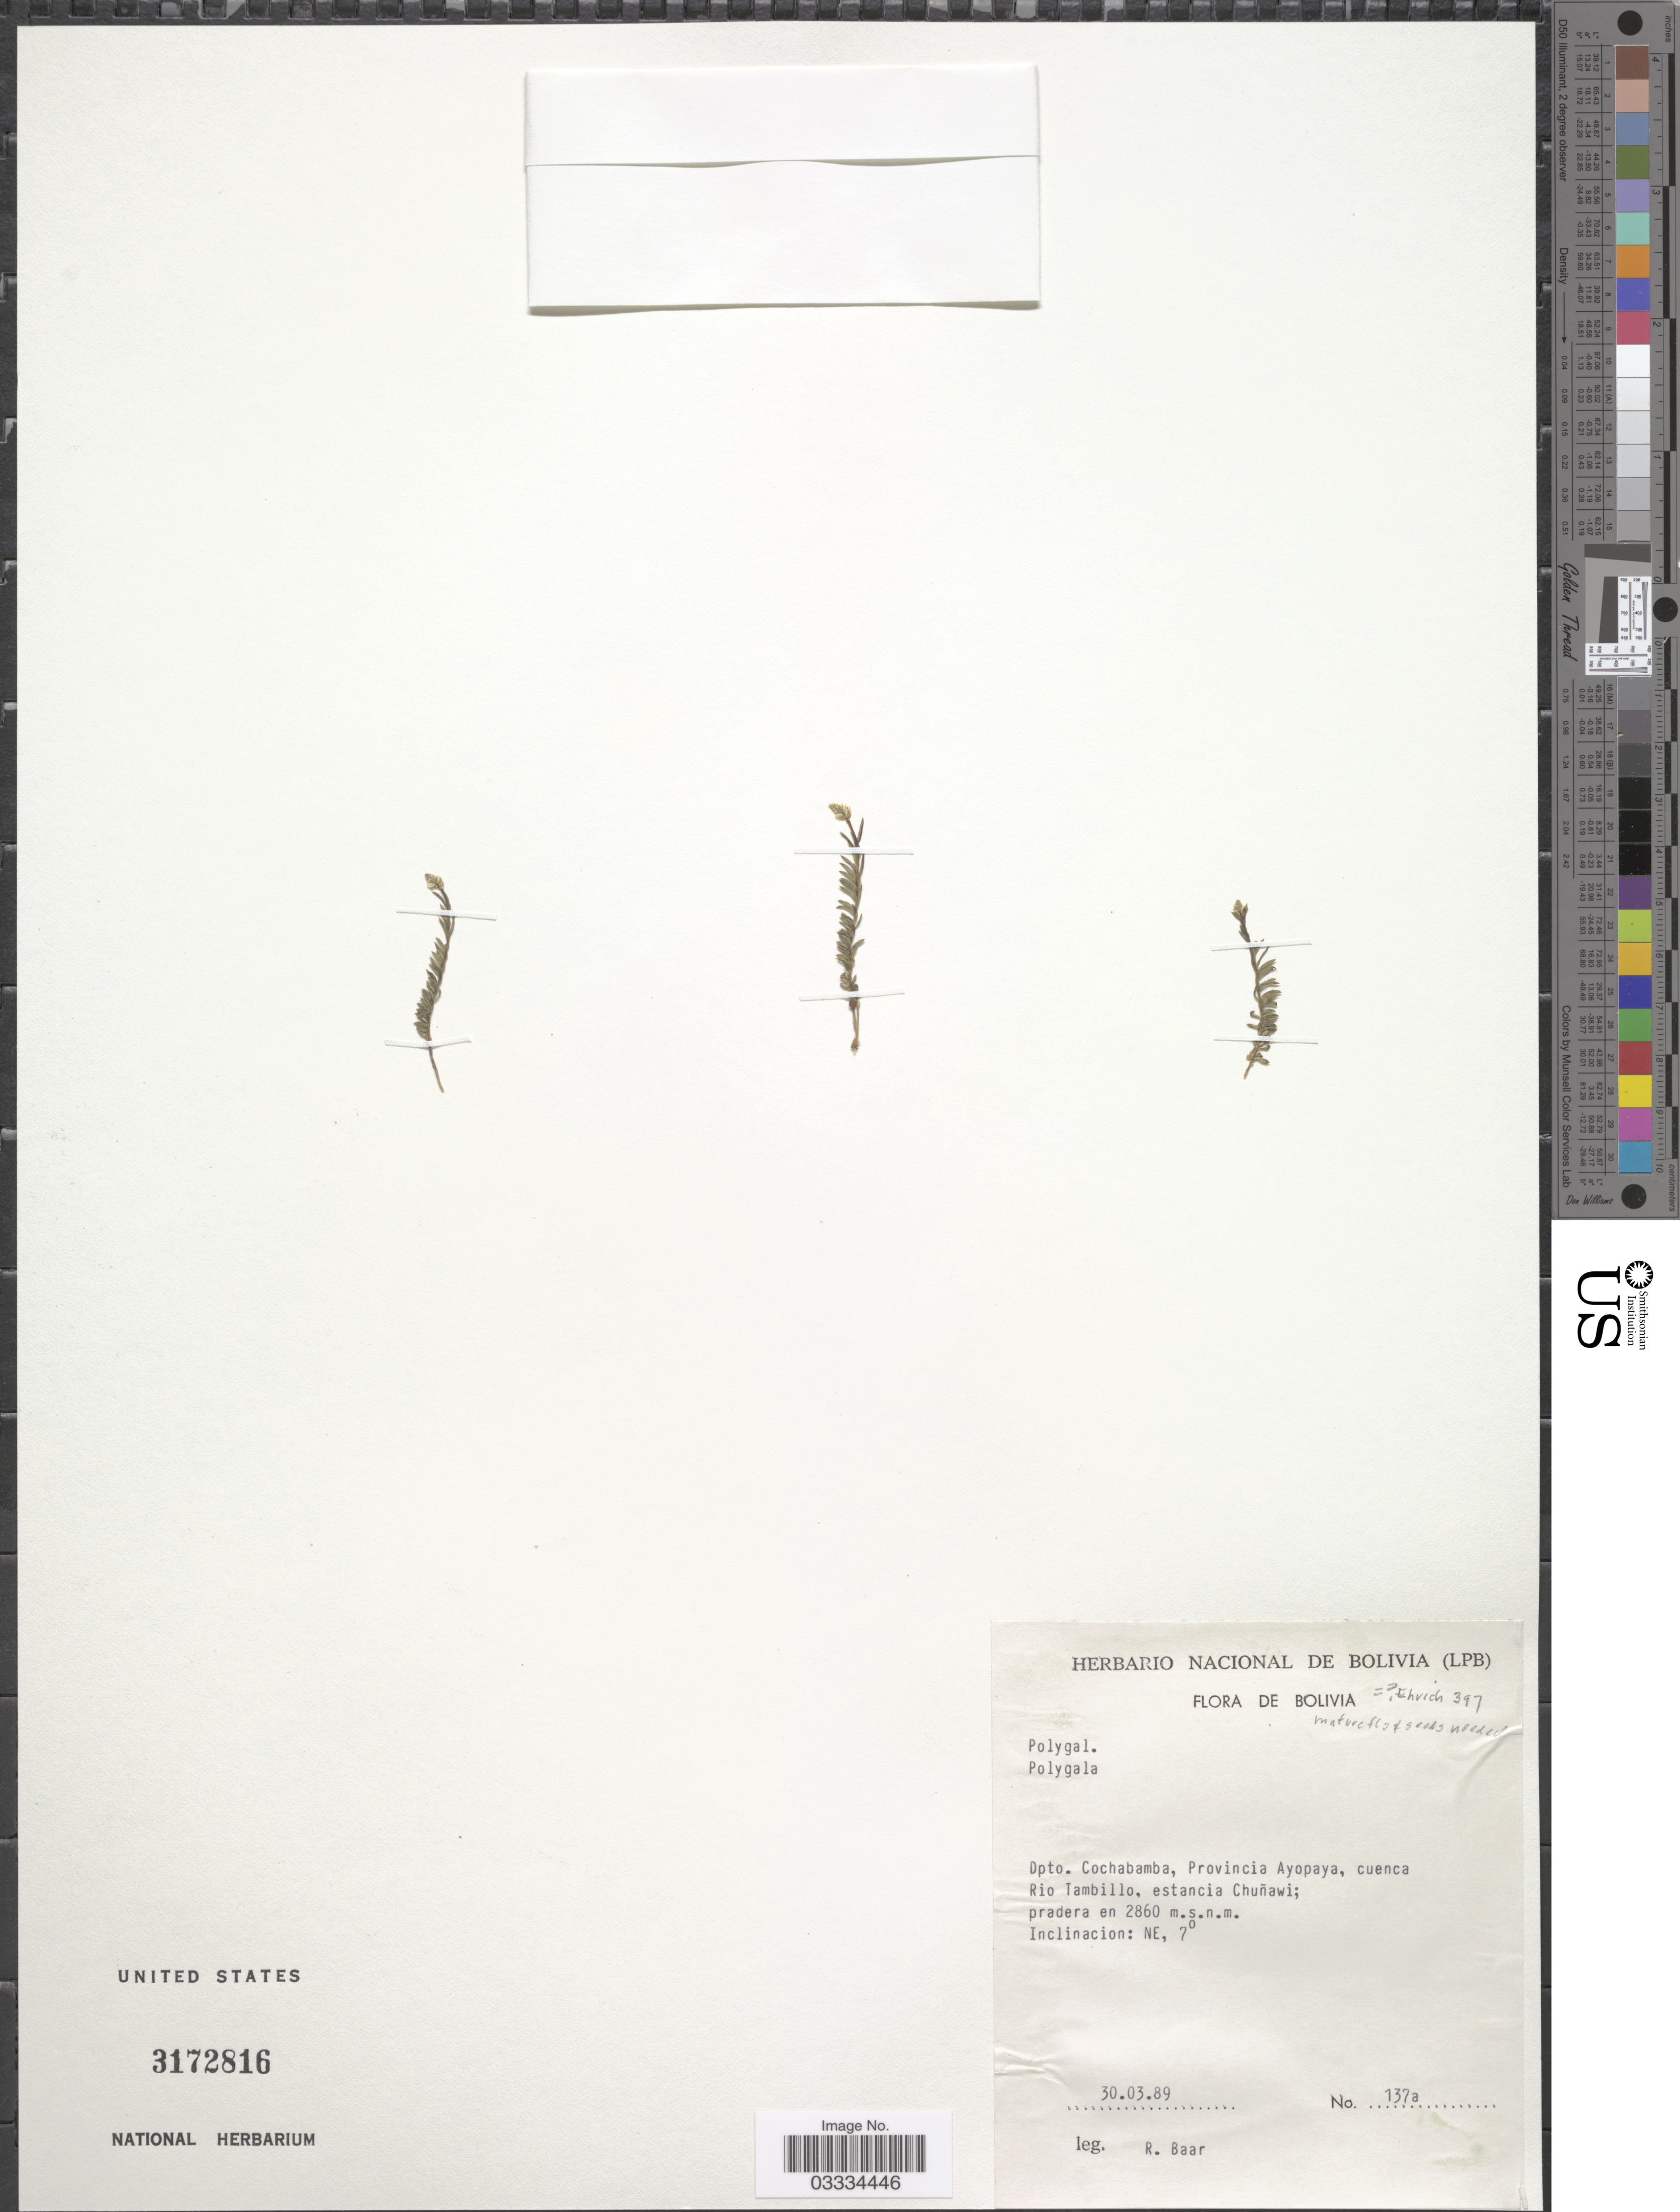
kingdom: Plantae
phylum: Tracheophyta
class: Magnoliopsida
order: Fabales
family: Polygalaceae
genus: Polygala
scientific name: Polygala sp.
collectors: R. Baar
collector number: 137a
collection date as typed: Transcribed d/m/y: 30/3/89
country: Bolivia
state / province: Cochabamba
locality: Dpto. Cochabamba, Provincia Ayopaya, cuenca Rio Tambillo, estancia Chuñawi.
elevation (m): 2860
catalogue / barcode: US 3172816